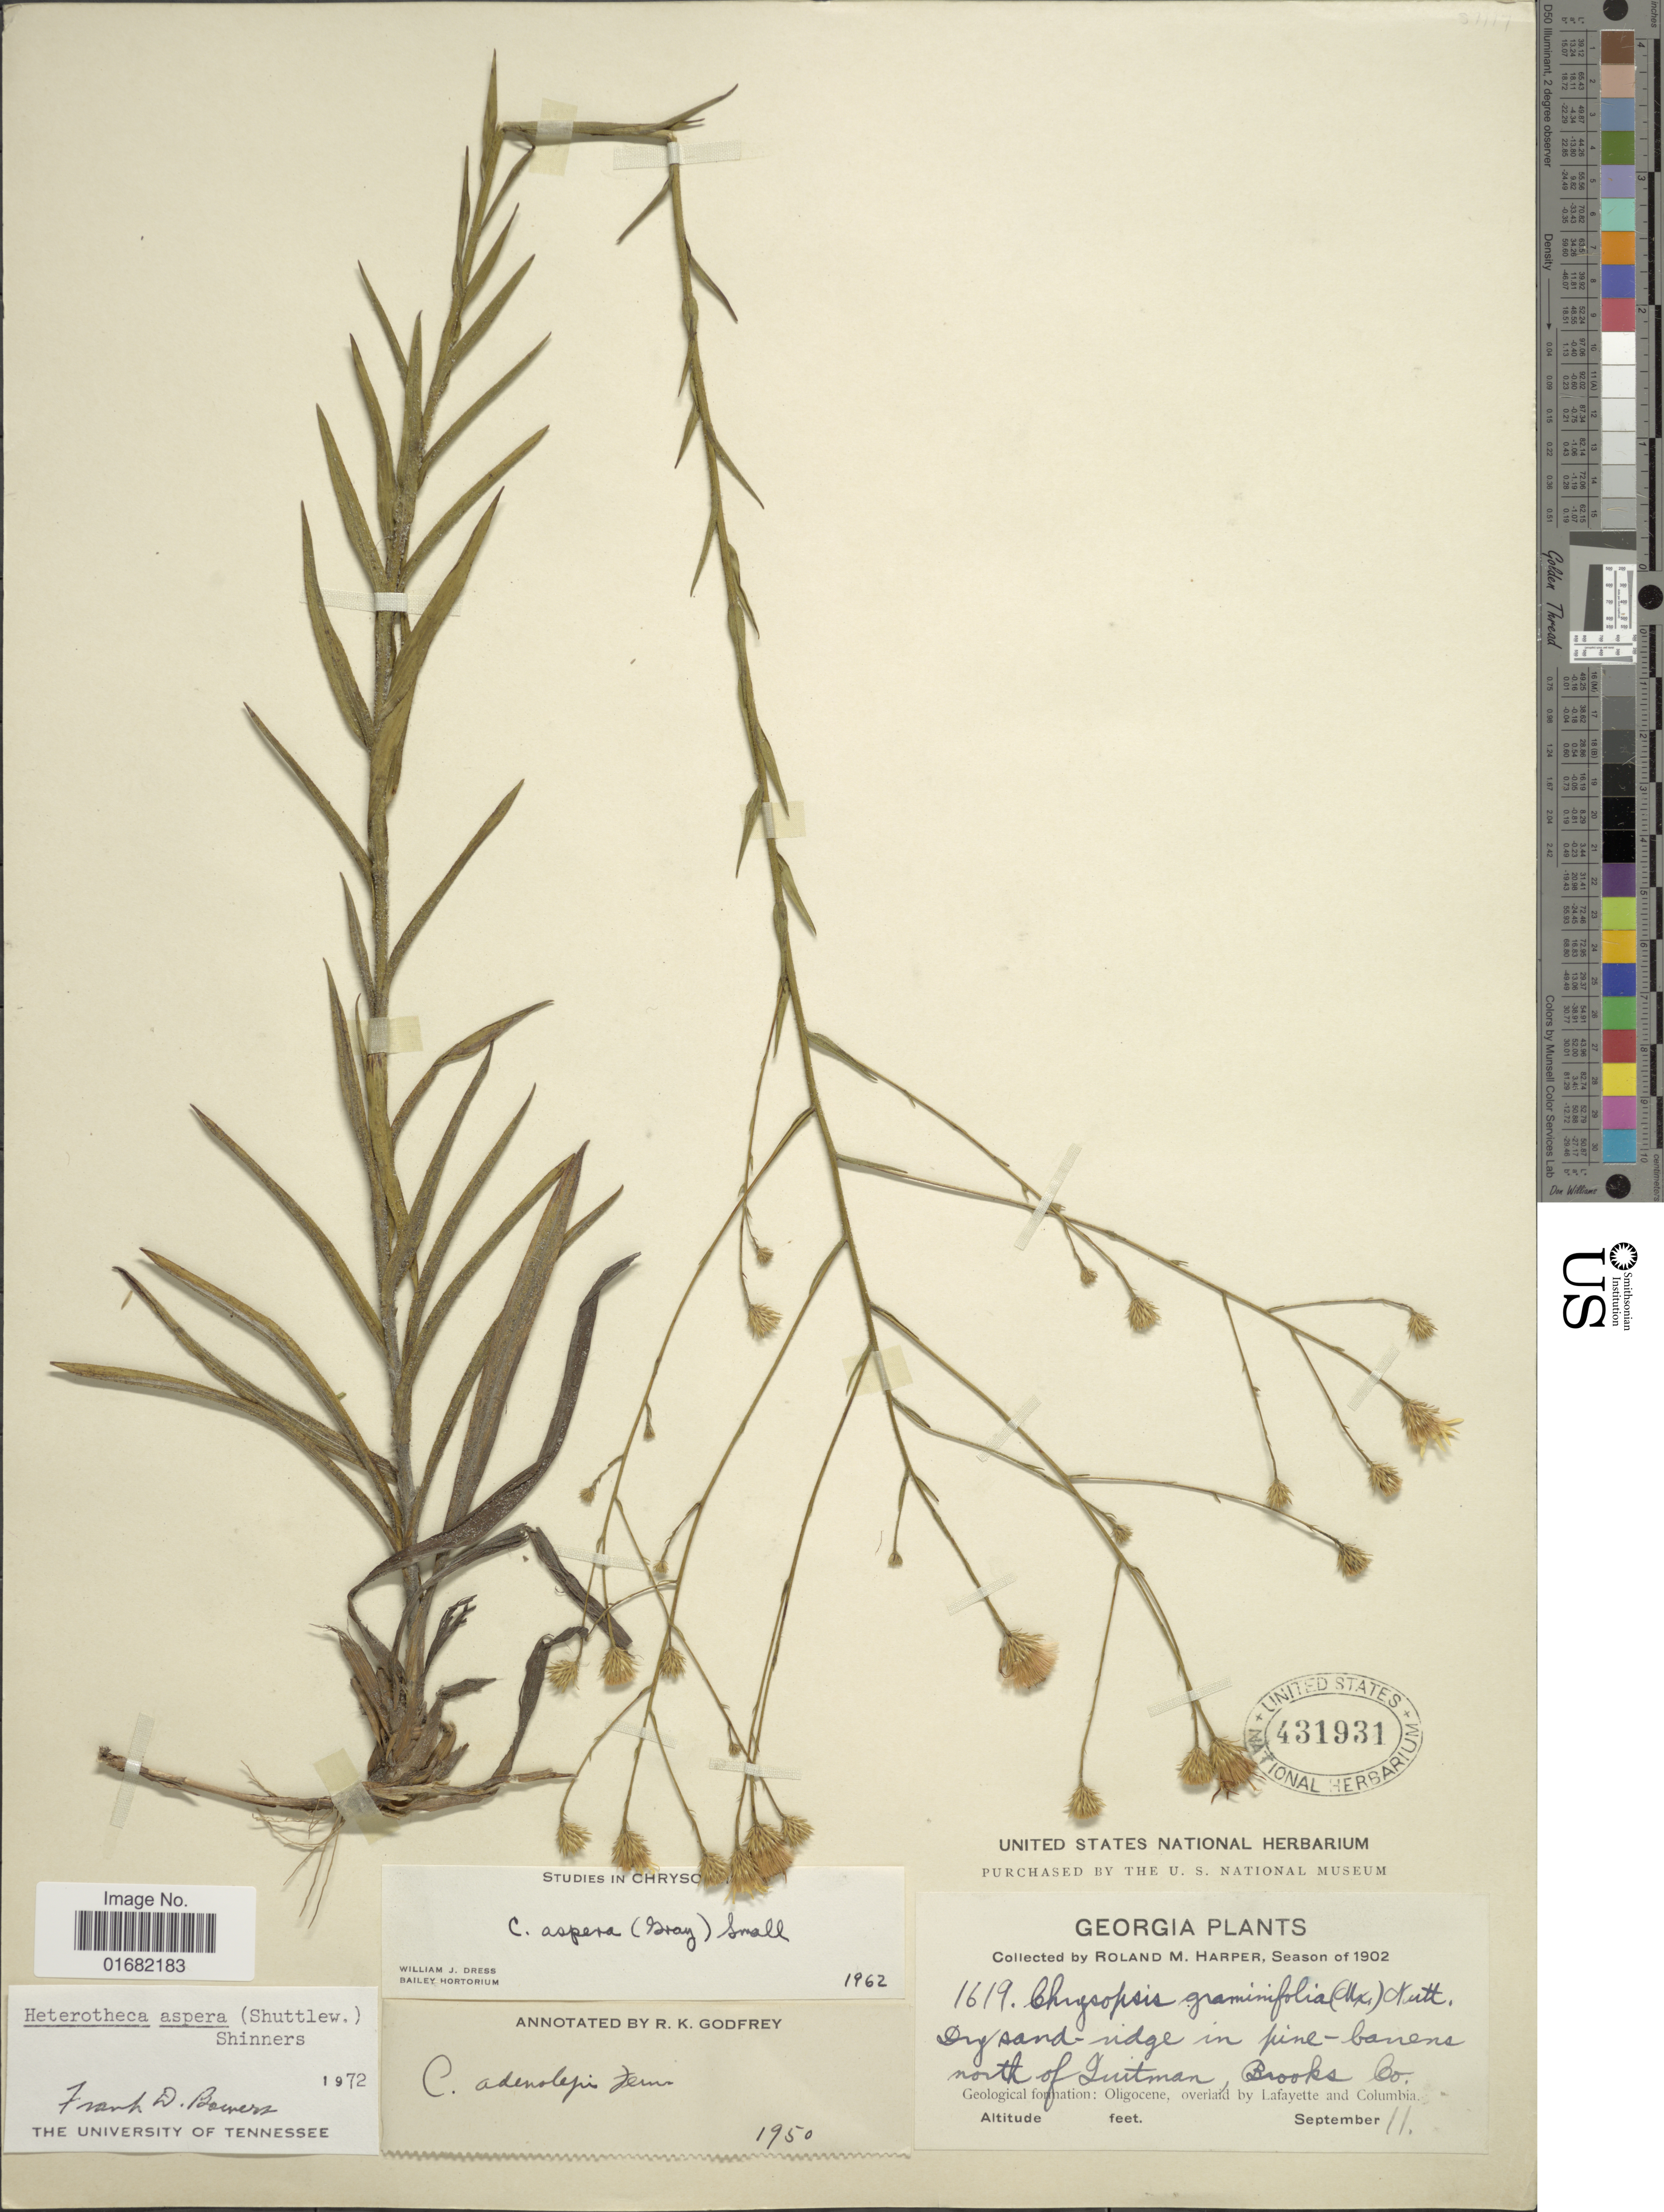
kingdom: Plantae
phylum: Tracheophyta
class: Magnoliopsida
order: Asterales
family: Asteraceae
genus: Heterotheca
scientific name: Heterotheca aspera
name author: (Shuttlew. ex A. Gray) Shinners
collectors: R. M. Harper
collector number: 1619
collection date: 1902-09-11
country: United States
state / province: Georgia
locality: North of Luitman, Brooks Co.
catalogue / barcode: US 431931